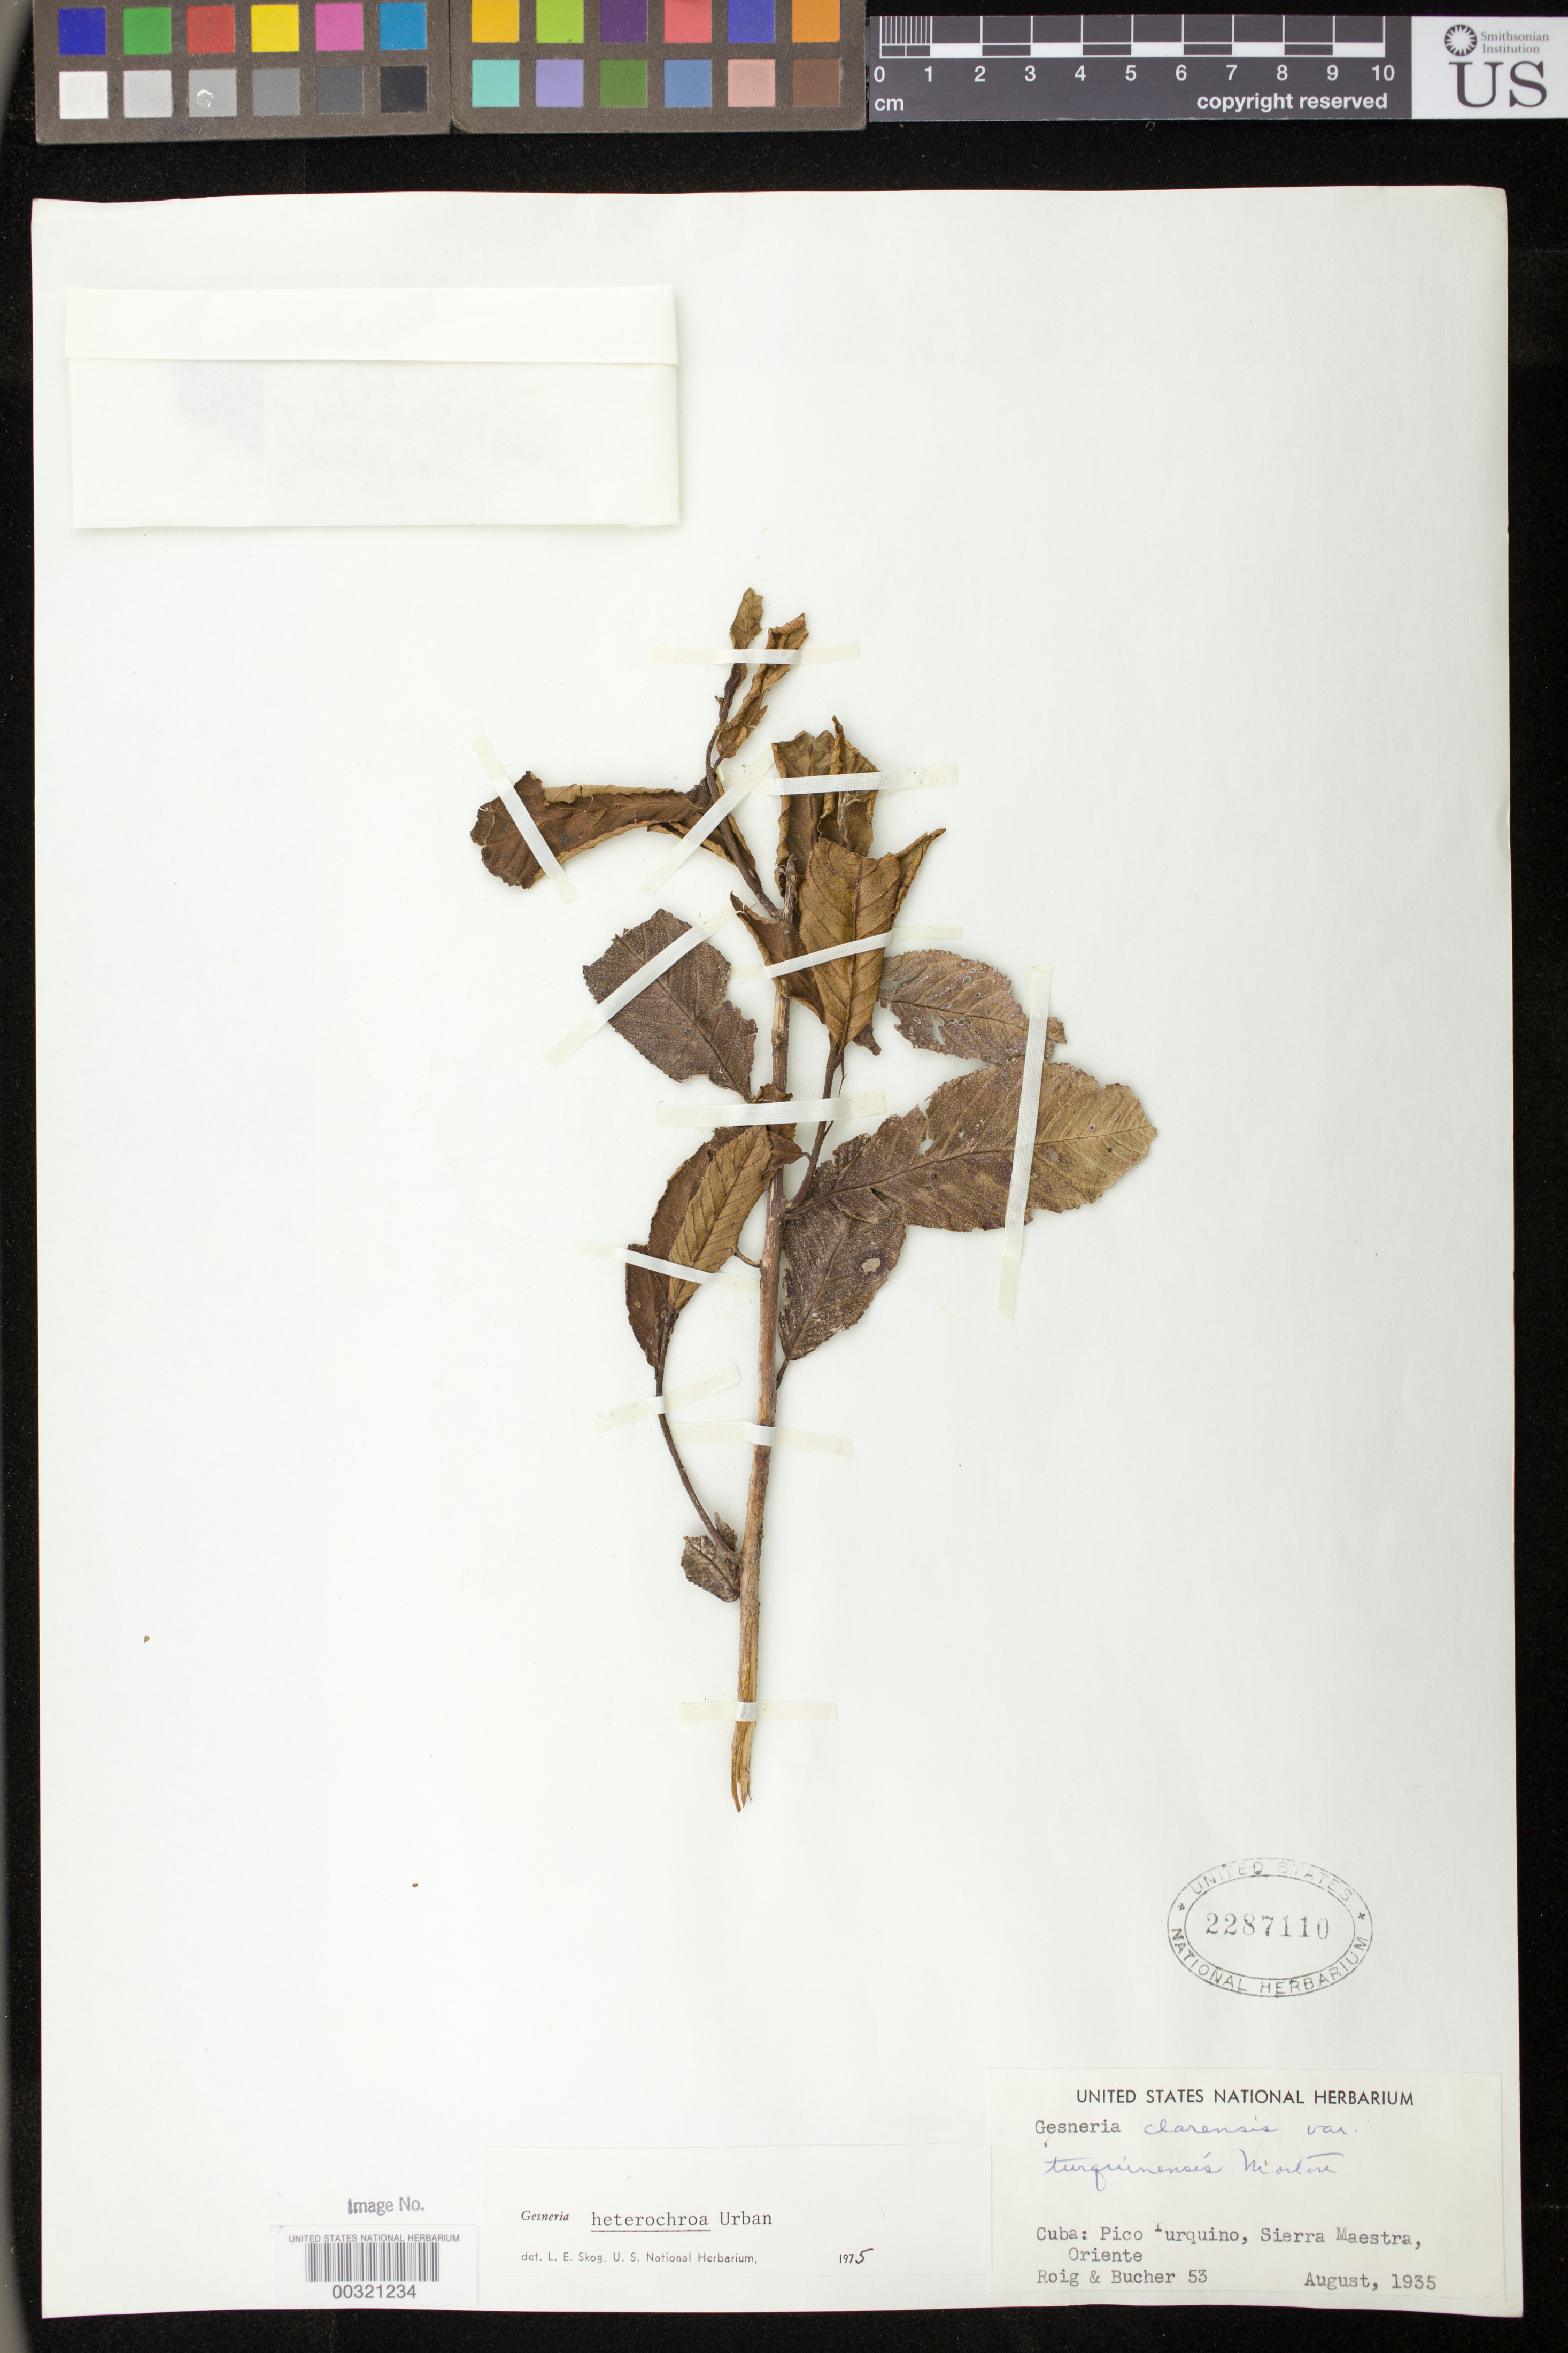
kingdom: Plantae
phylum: Tracheophyta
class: Magnoliopsida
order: Lamiales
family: Gesneriaceae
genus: Gesneria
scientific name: Gesneria heterochroa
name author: Urb.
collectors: J. Roig & G. C. Bucher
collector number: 53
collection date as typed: Aug 1935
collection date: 1935-08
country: Cuba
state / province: Oriente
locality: Pico Turquino, Sierra Maestra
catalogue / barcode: US 2287110